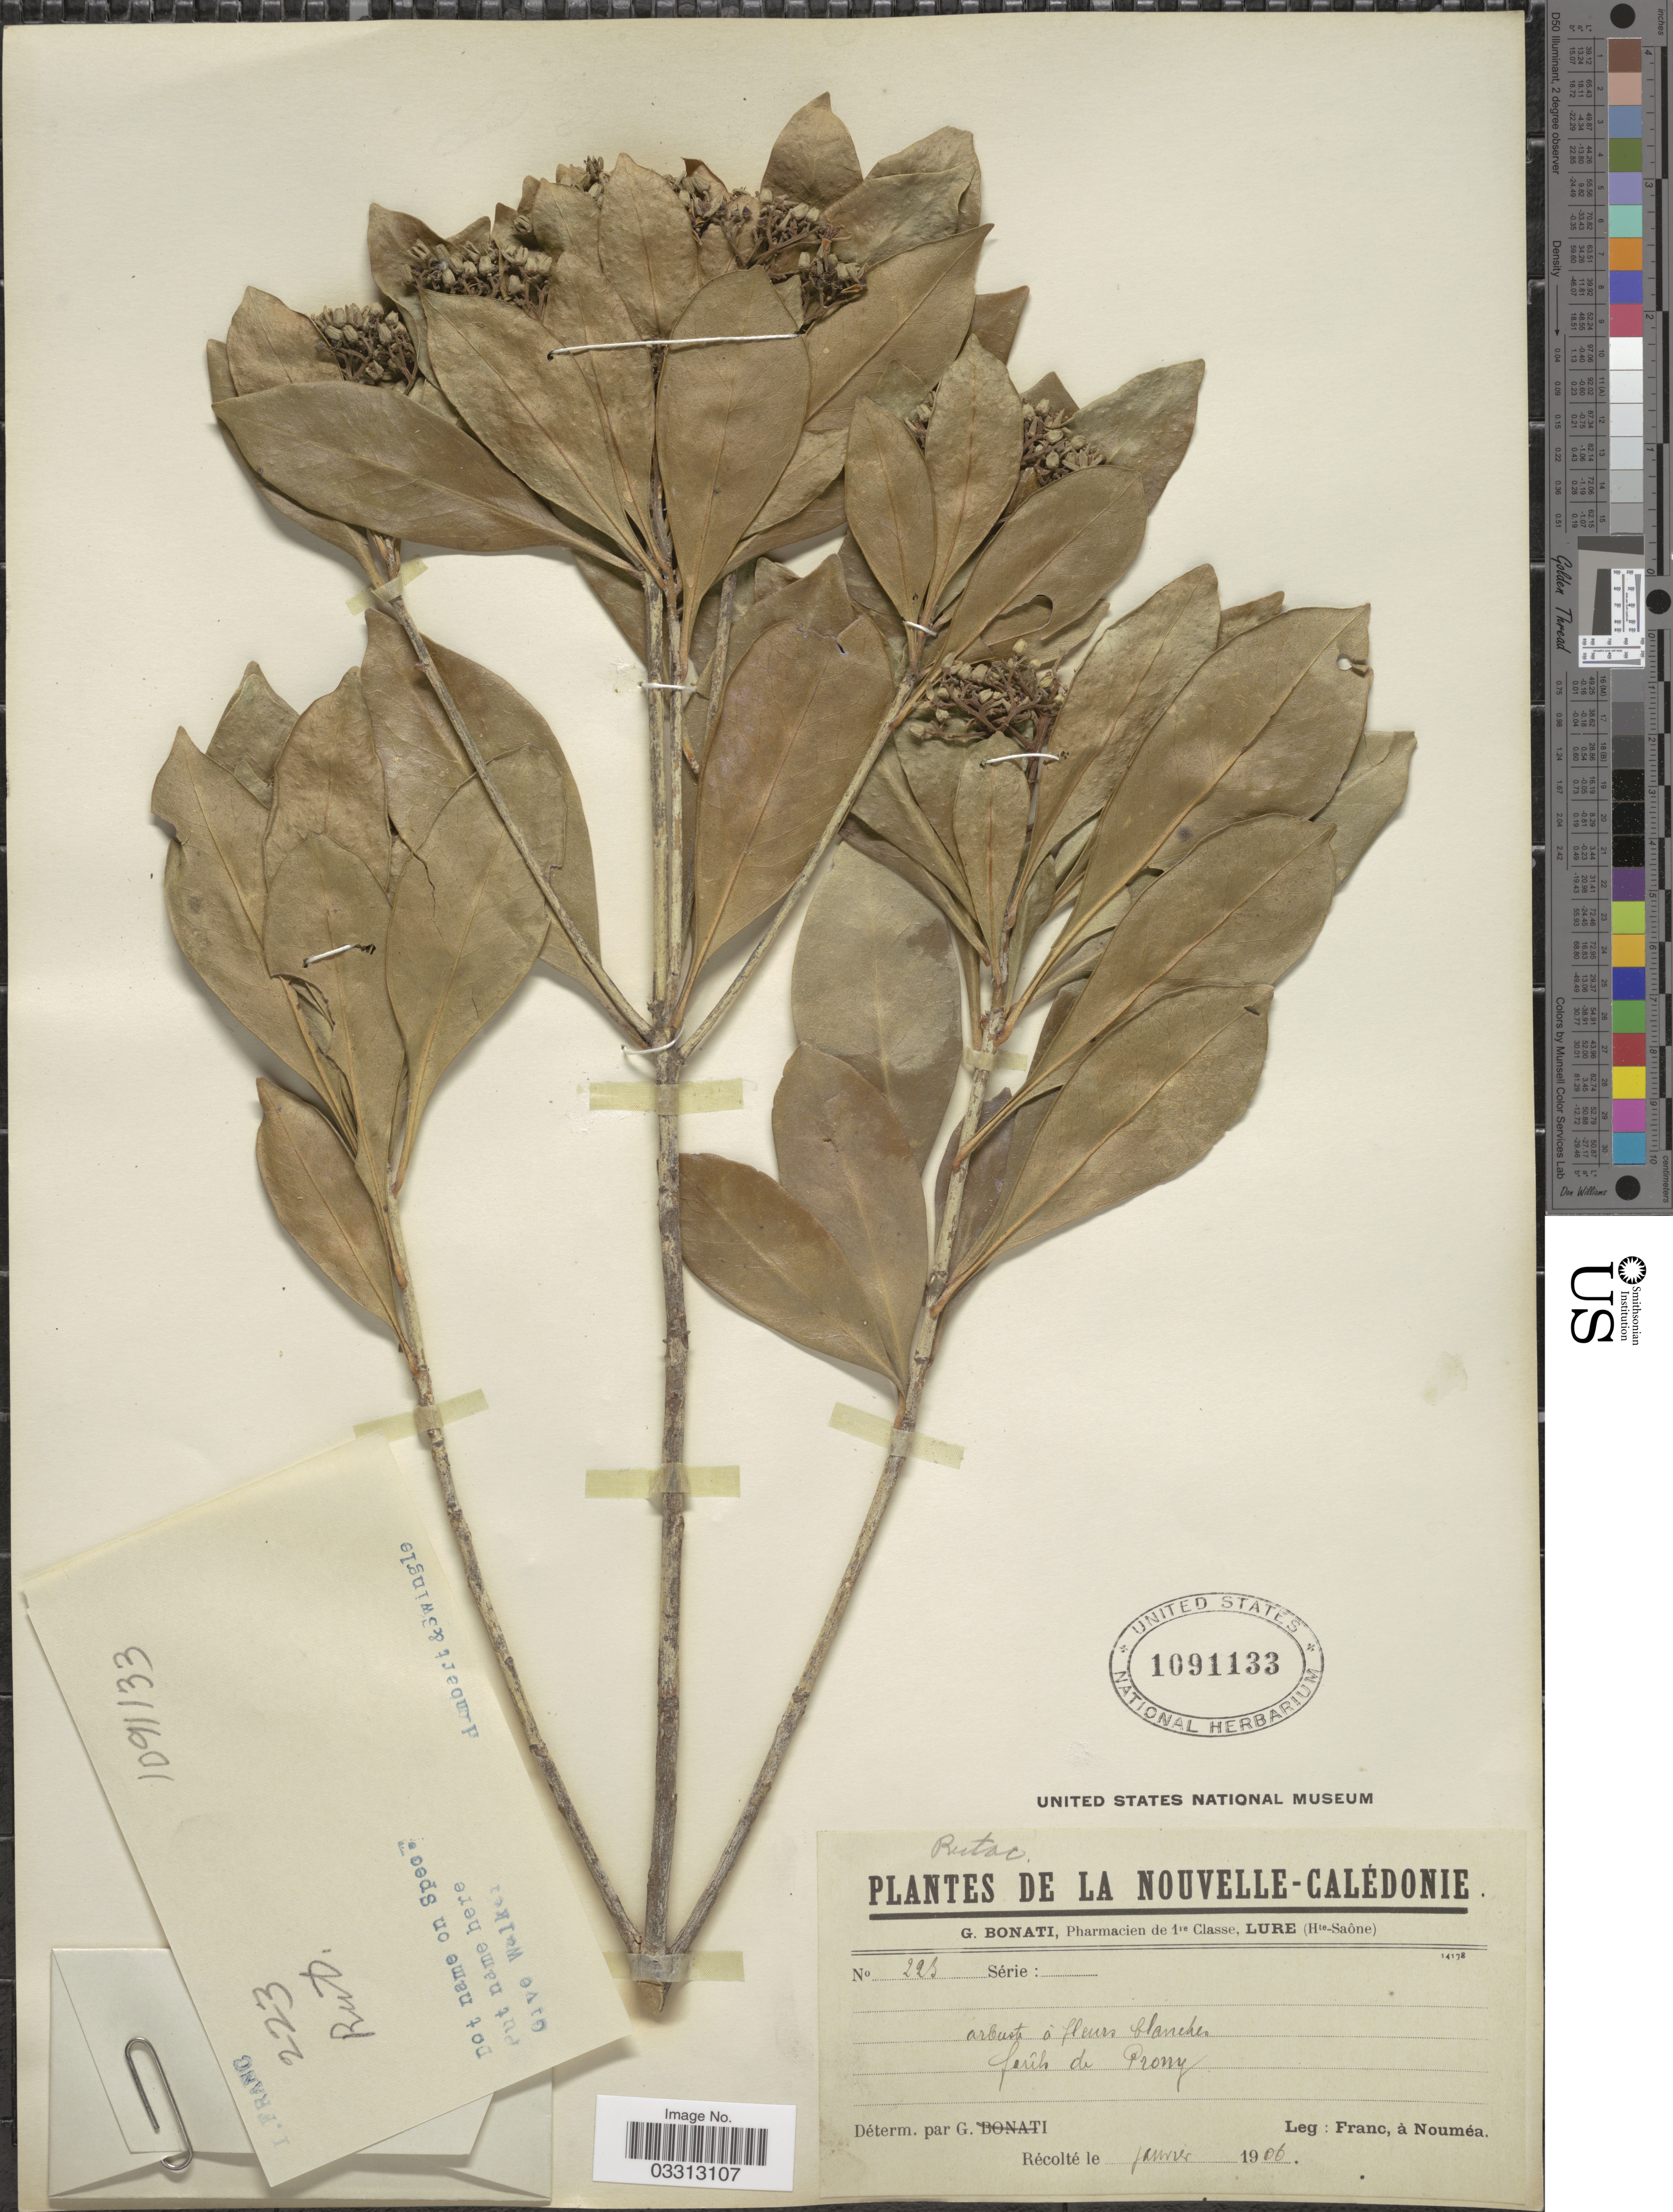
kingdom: Plantae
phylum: Tracheophyta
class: Magnoliopsida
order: Sapindales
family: Rutaceae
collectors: Franc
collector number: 223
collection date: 1906-01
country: New Caledonia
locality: Nouvelle-Calédonie. Forêts de Prony.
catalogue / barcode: US 1091133